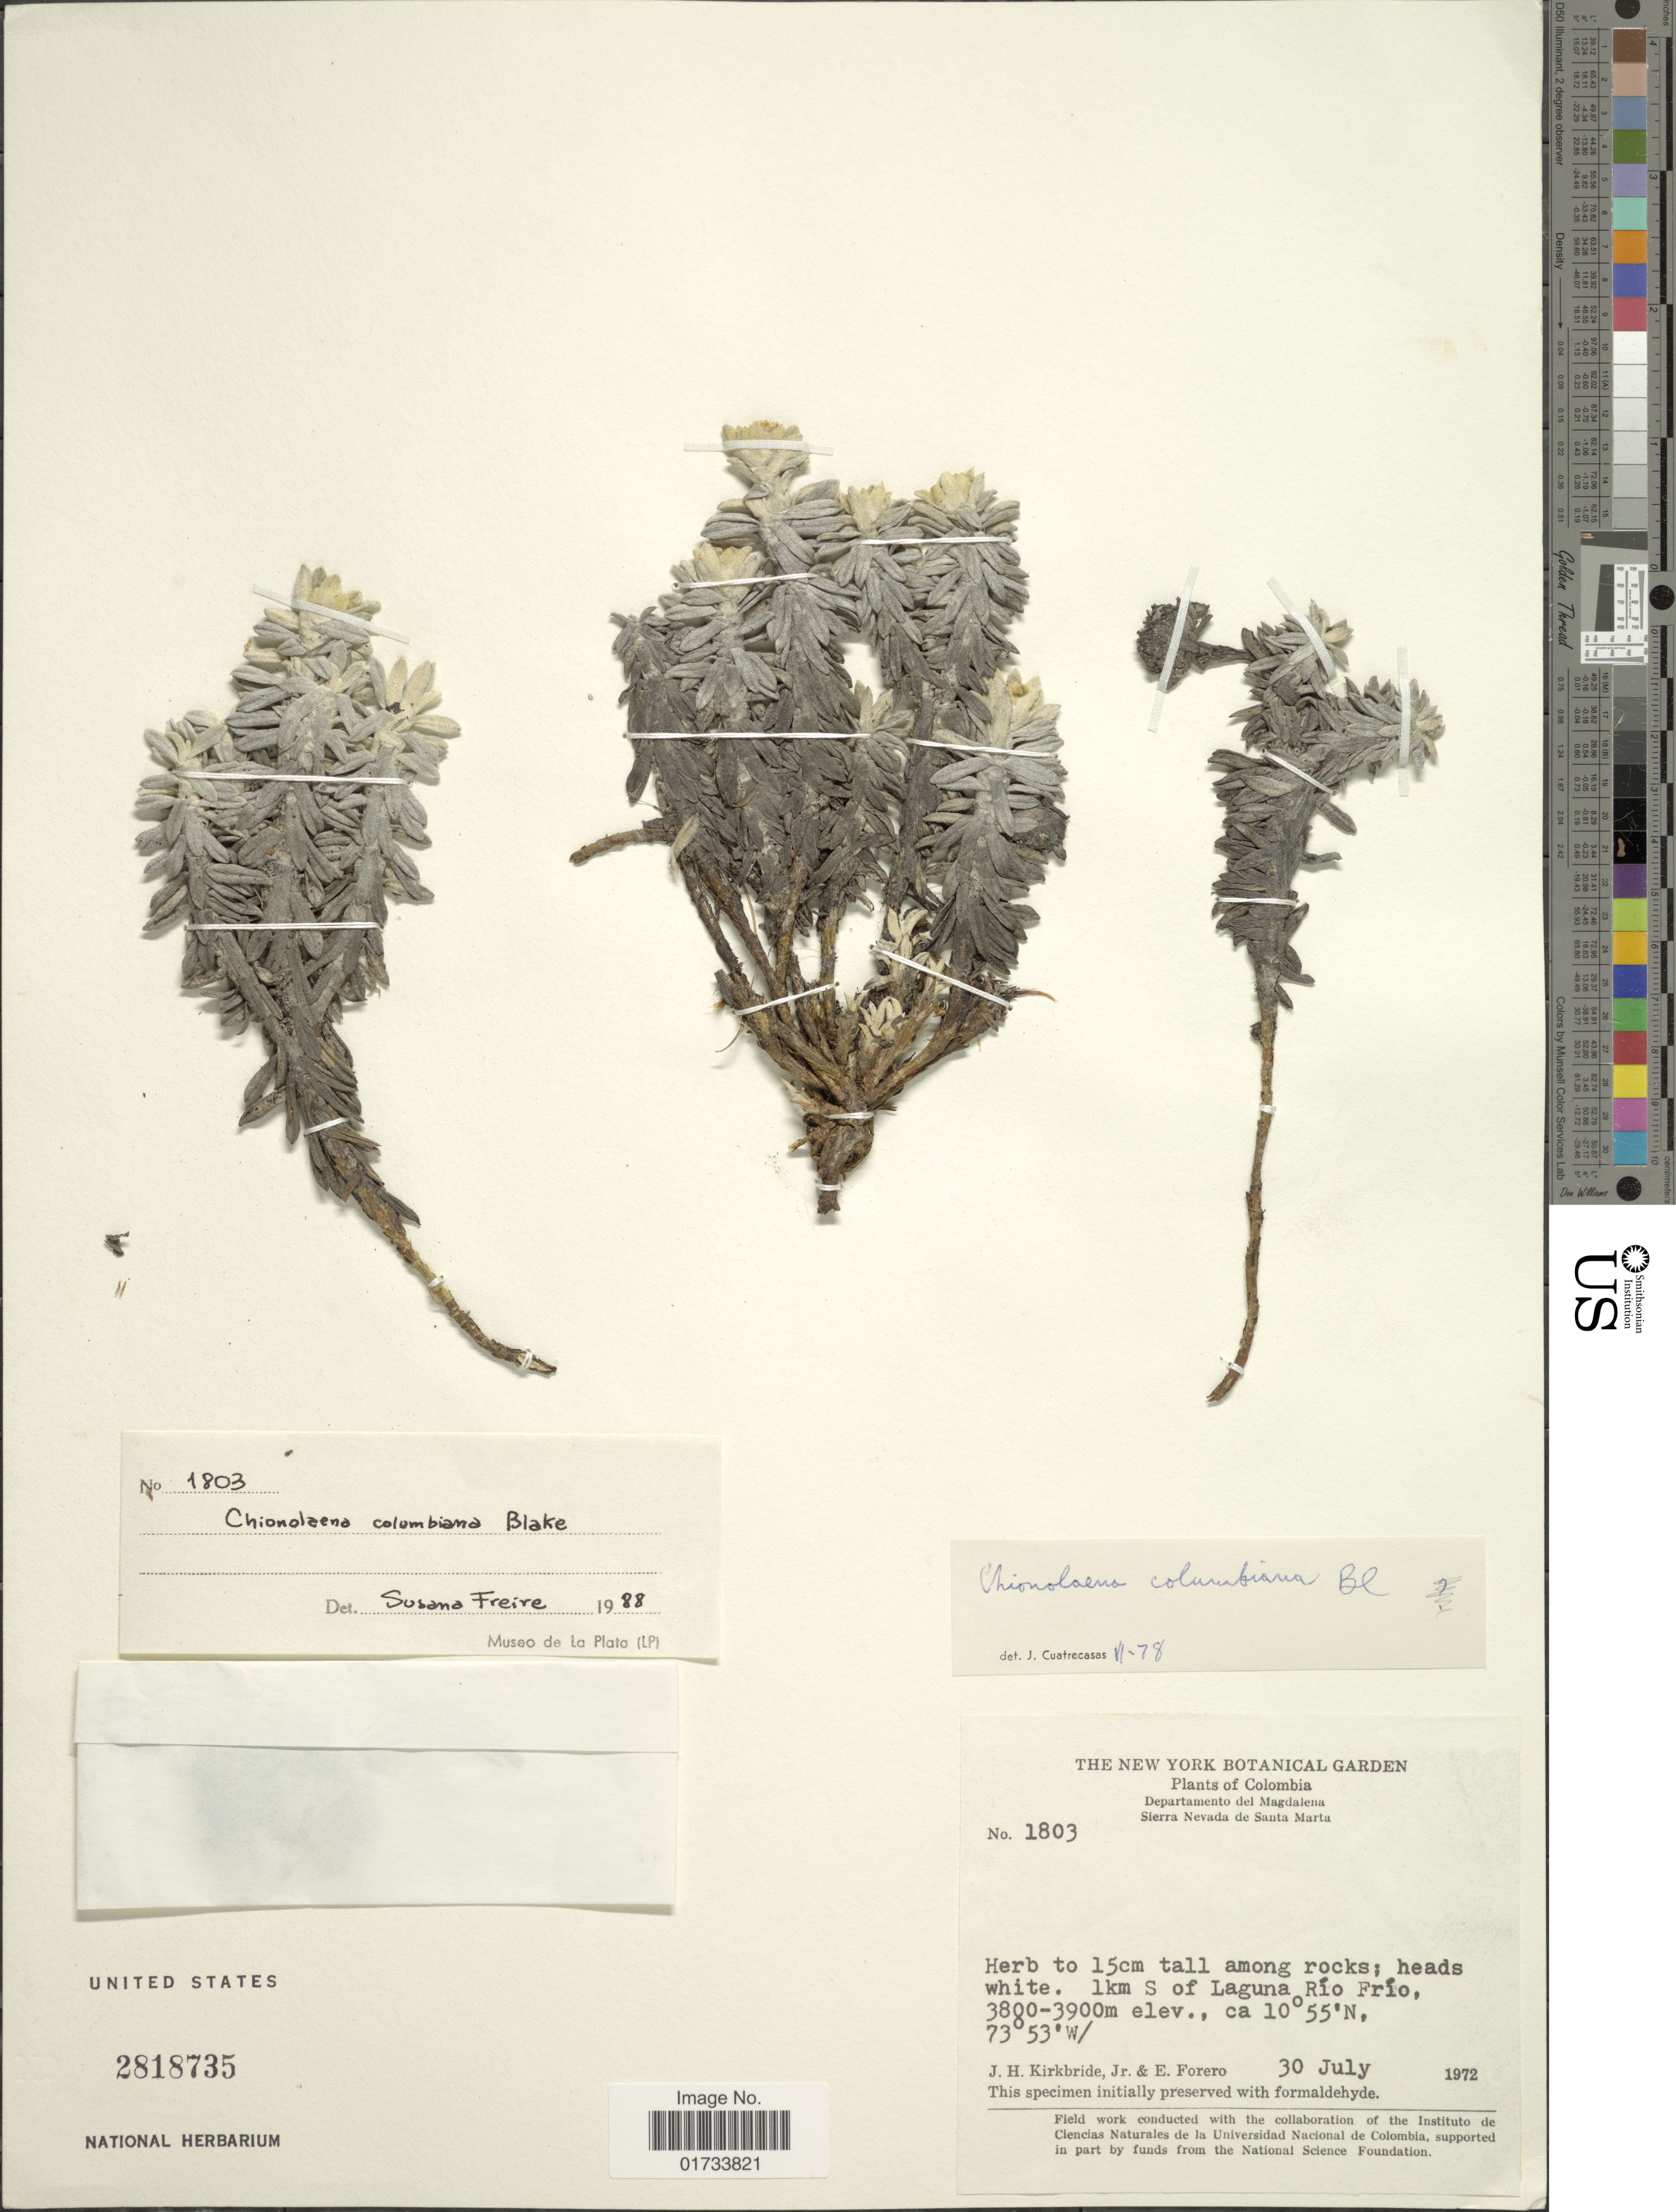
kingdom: Plantae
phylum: Tracheophyta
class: Magnoliopsida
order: Asterales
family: Asteraceae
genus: Gnaphaliothamnus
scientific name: Gnaphaliothamnus columbianus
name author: (S.F. Blake) G.L. Nesom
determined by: Nesom, Guy L.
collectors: J. H. Kirkbride & E. Forero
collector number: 1803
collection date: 1972-07-30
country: Colombia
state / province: Magdalena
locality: Sierra Nevada de Santa Marta, 1 km S of Laguna Río Frío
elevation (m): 3800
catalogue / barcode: US 2818735